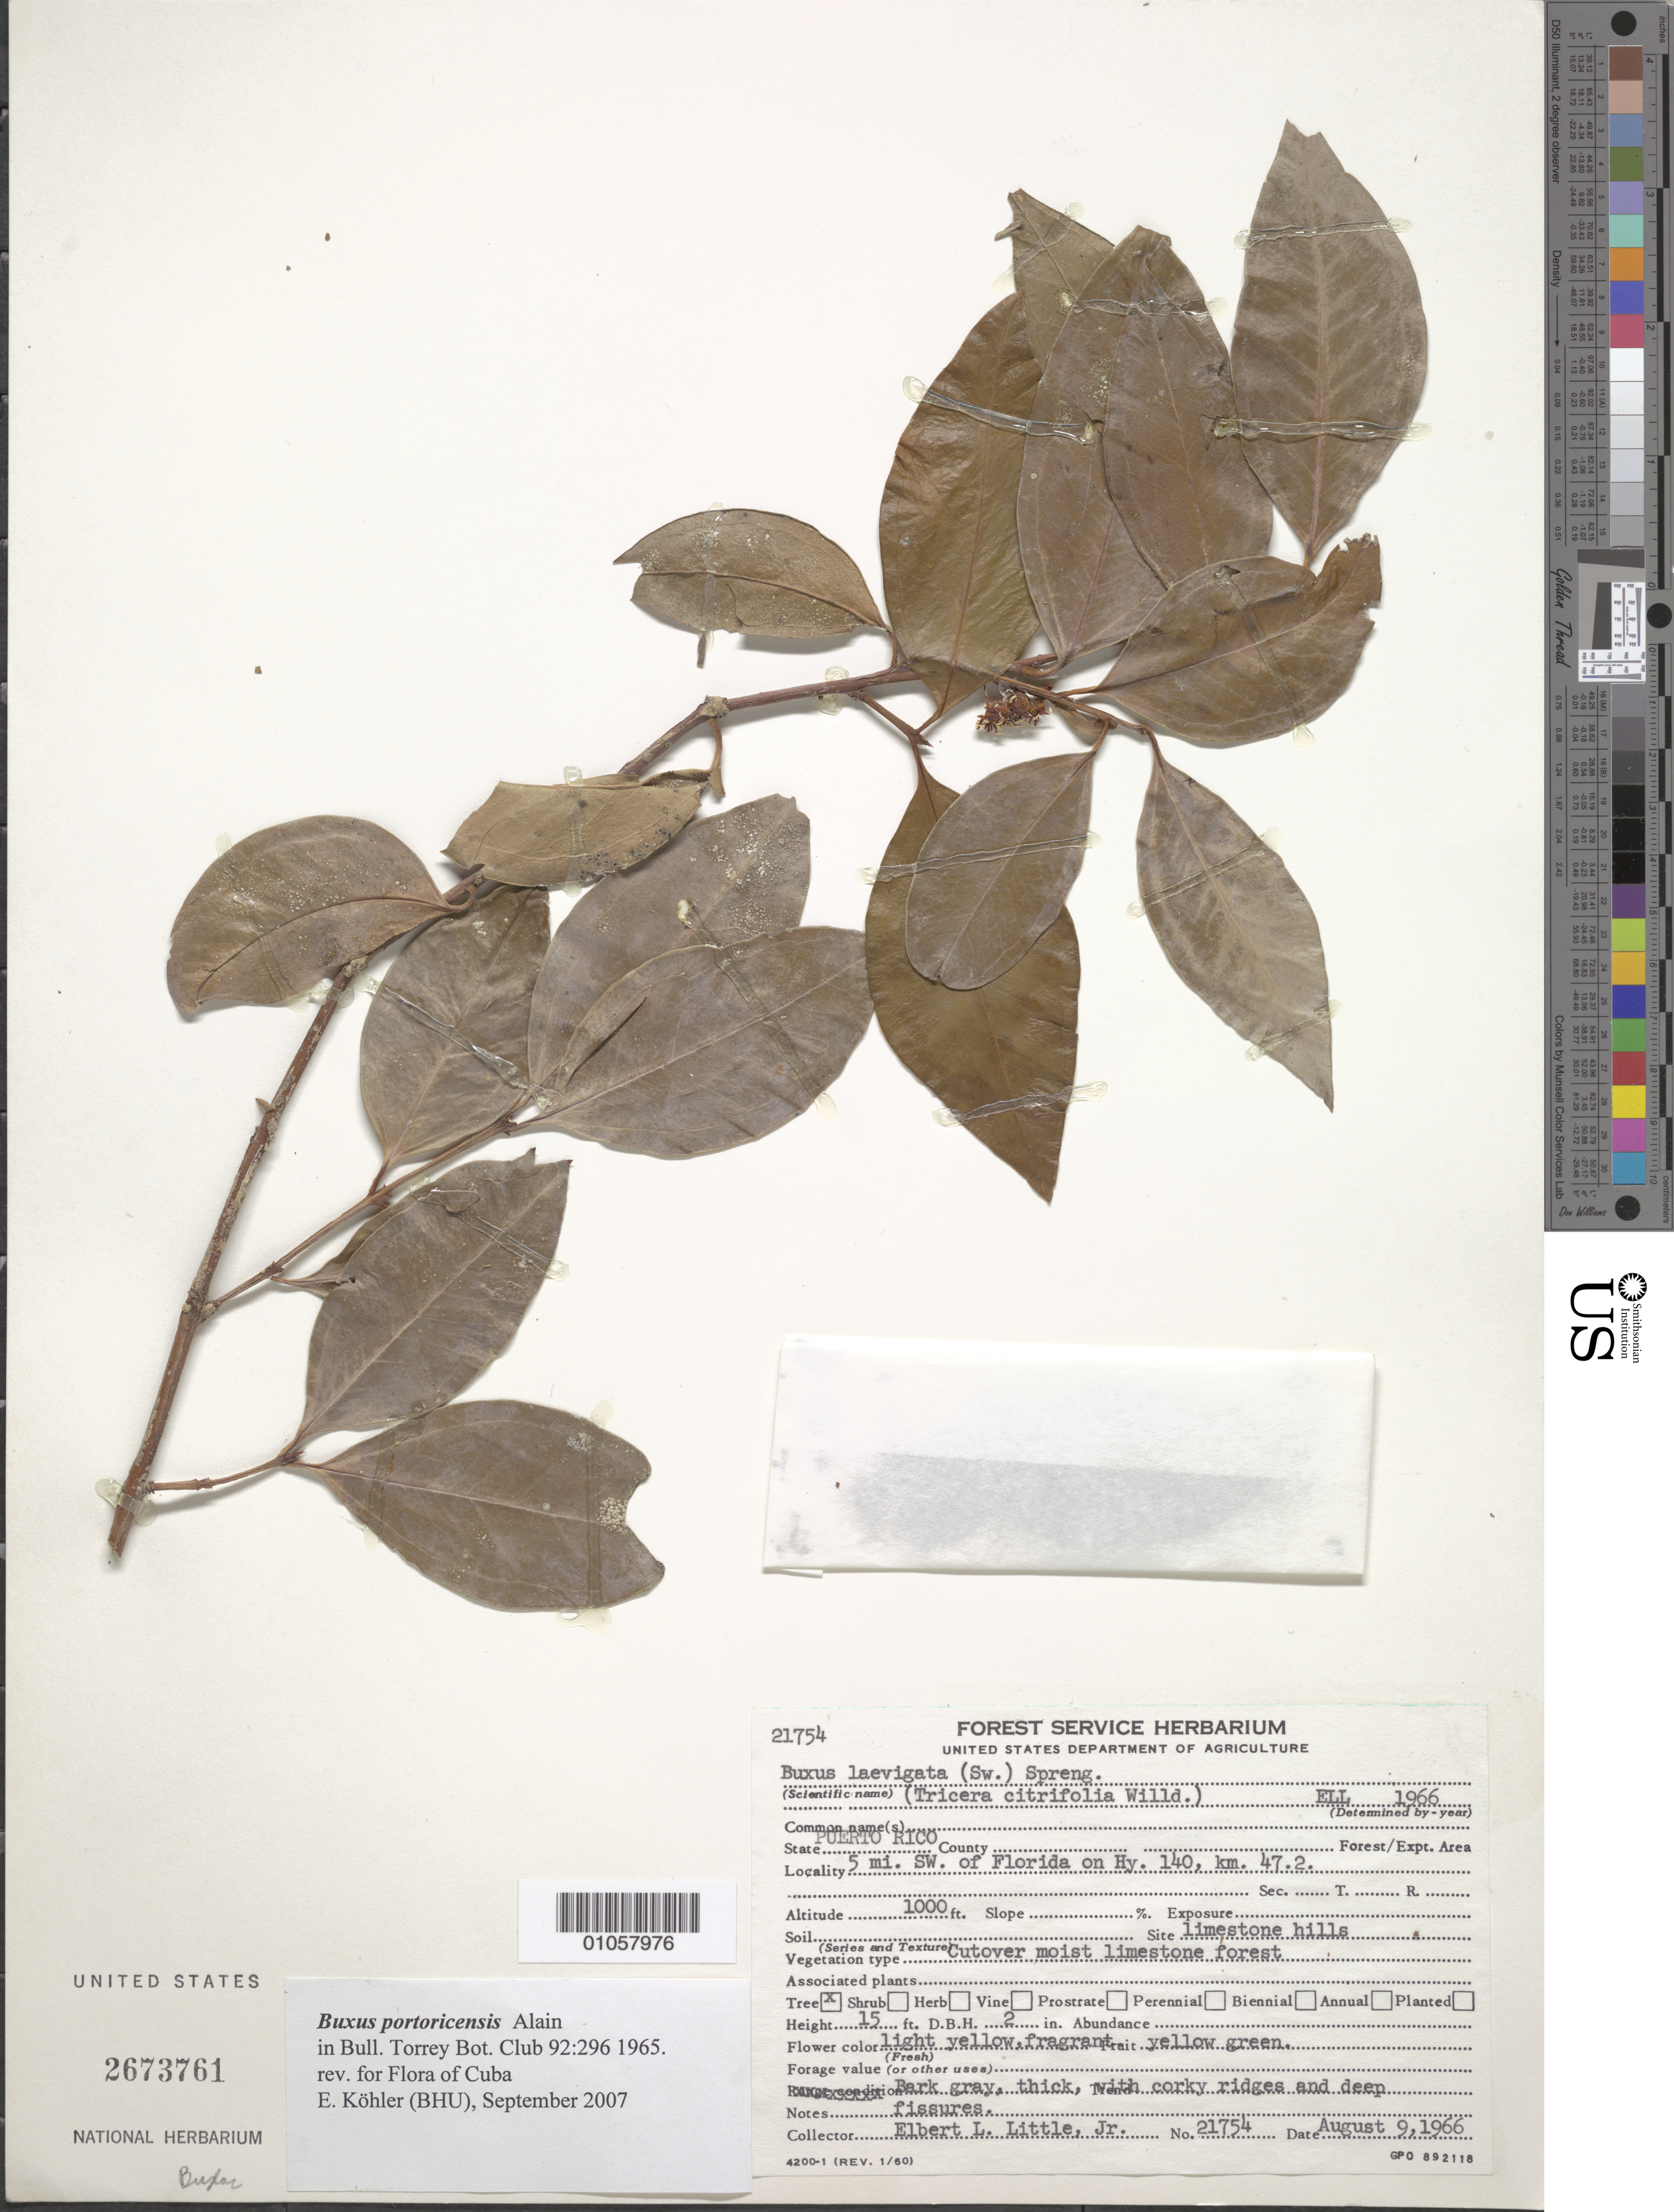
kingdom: Plantae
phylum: Tracheophyta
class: Magnoliopsida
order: Buxales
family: Buxaceae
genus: Buxus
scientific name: Buxus portoricensis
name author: Alain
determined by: Kohler, E.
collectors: E. L. Little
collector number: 21754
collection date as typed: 09 Aug 1966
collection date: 1966-08-09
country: Puerto Rico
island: Puerto Rico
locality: Florida, 5 miles SW on Hwy. 140, km 47.2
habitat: Limestone hills; cutover moist limestone forest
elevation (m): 305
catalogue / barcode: US 2673761